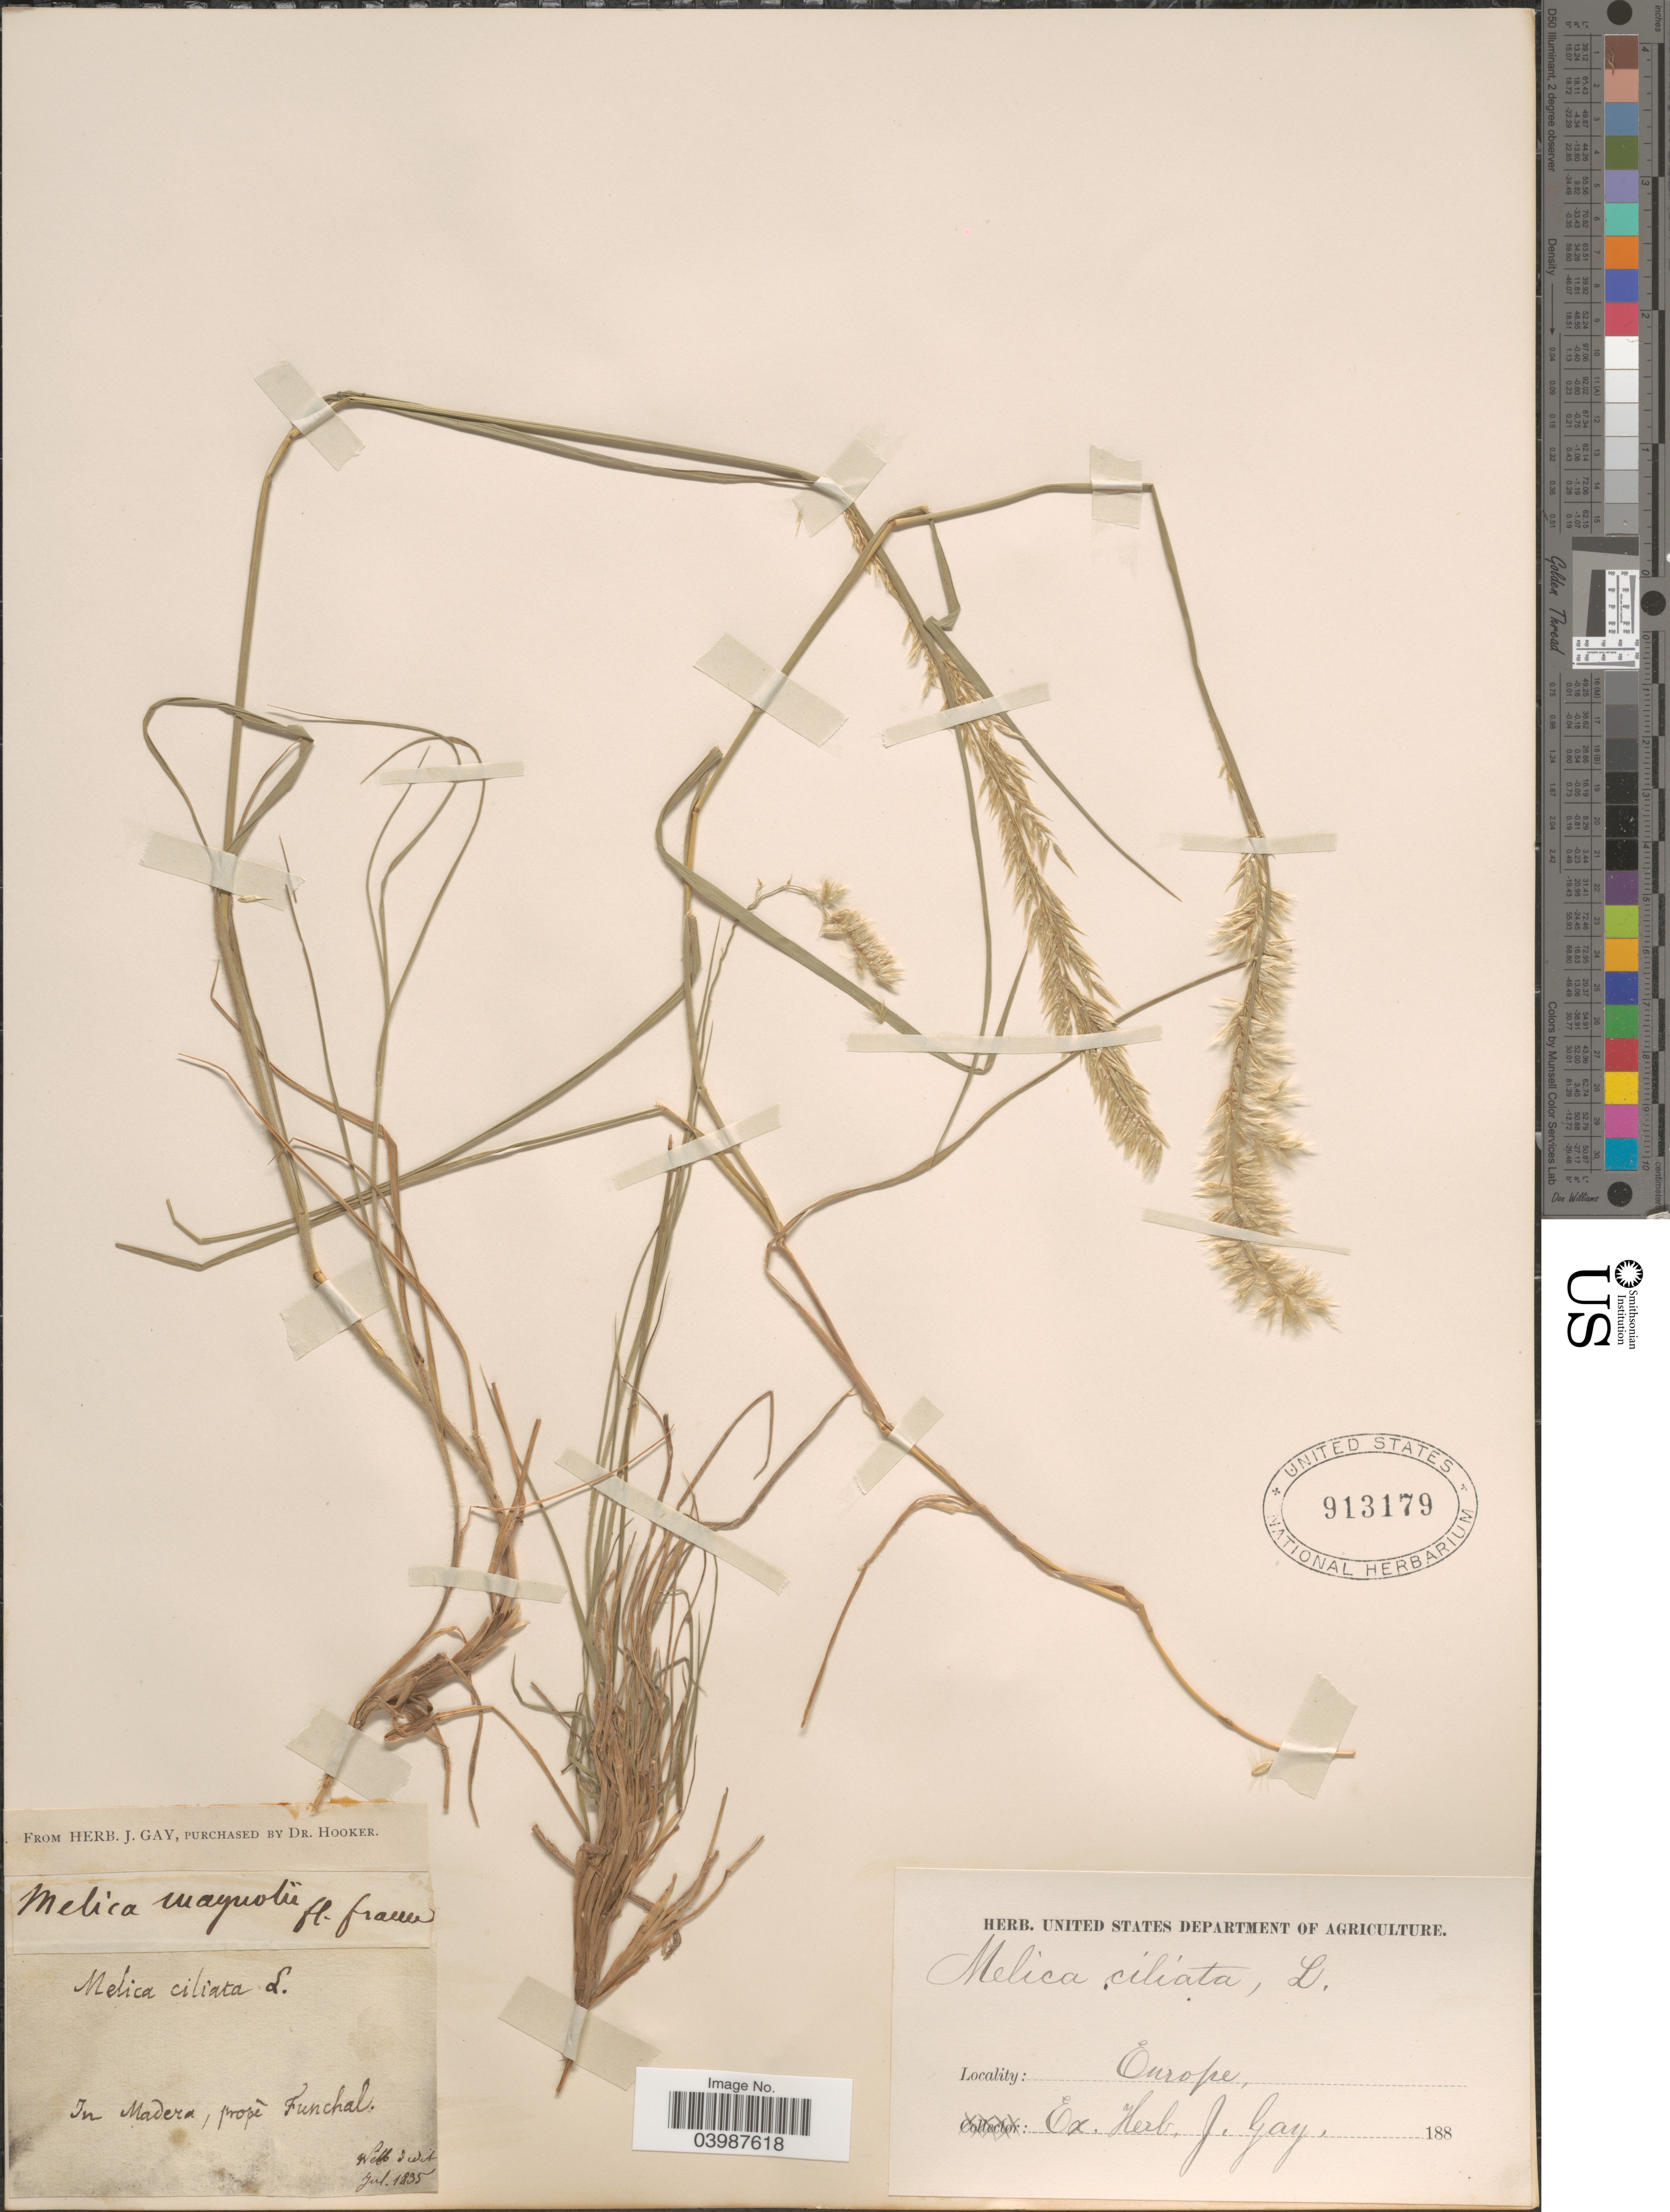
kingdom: Plantae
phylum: Tracheophyta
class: Liliopsida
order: Poales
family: Poaceae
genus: Melica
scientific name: Melica ciliata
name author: L.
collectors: ex herb. J. Gay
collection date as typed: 188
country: Portugal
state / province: Madeira (Aut. Reg.)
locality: In Madera, propè Funchal. Europe.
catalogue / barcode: US 913179